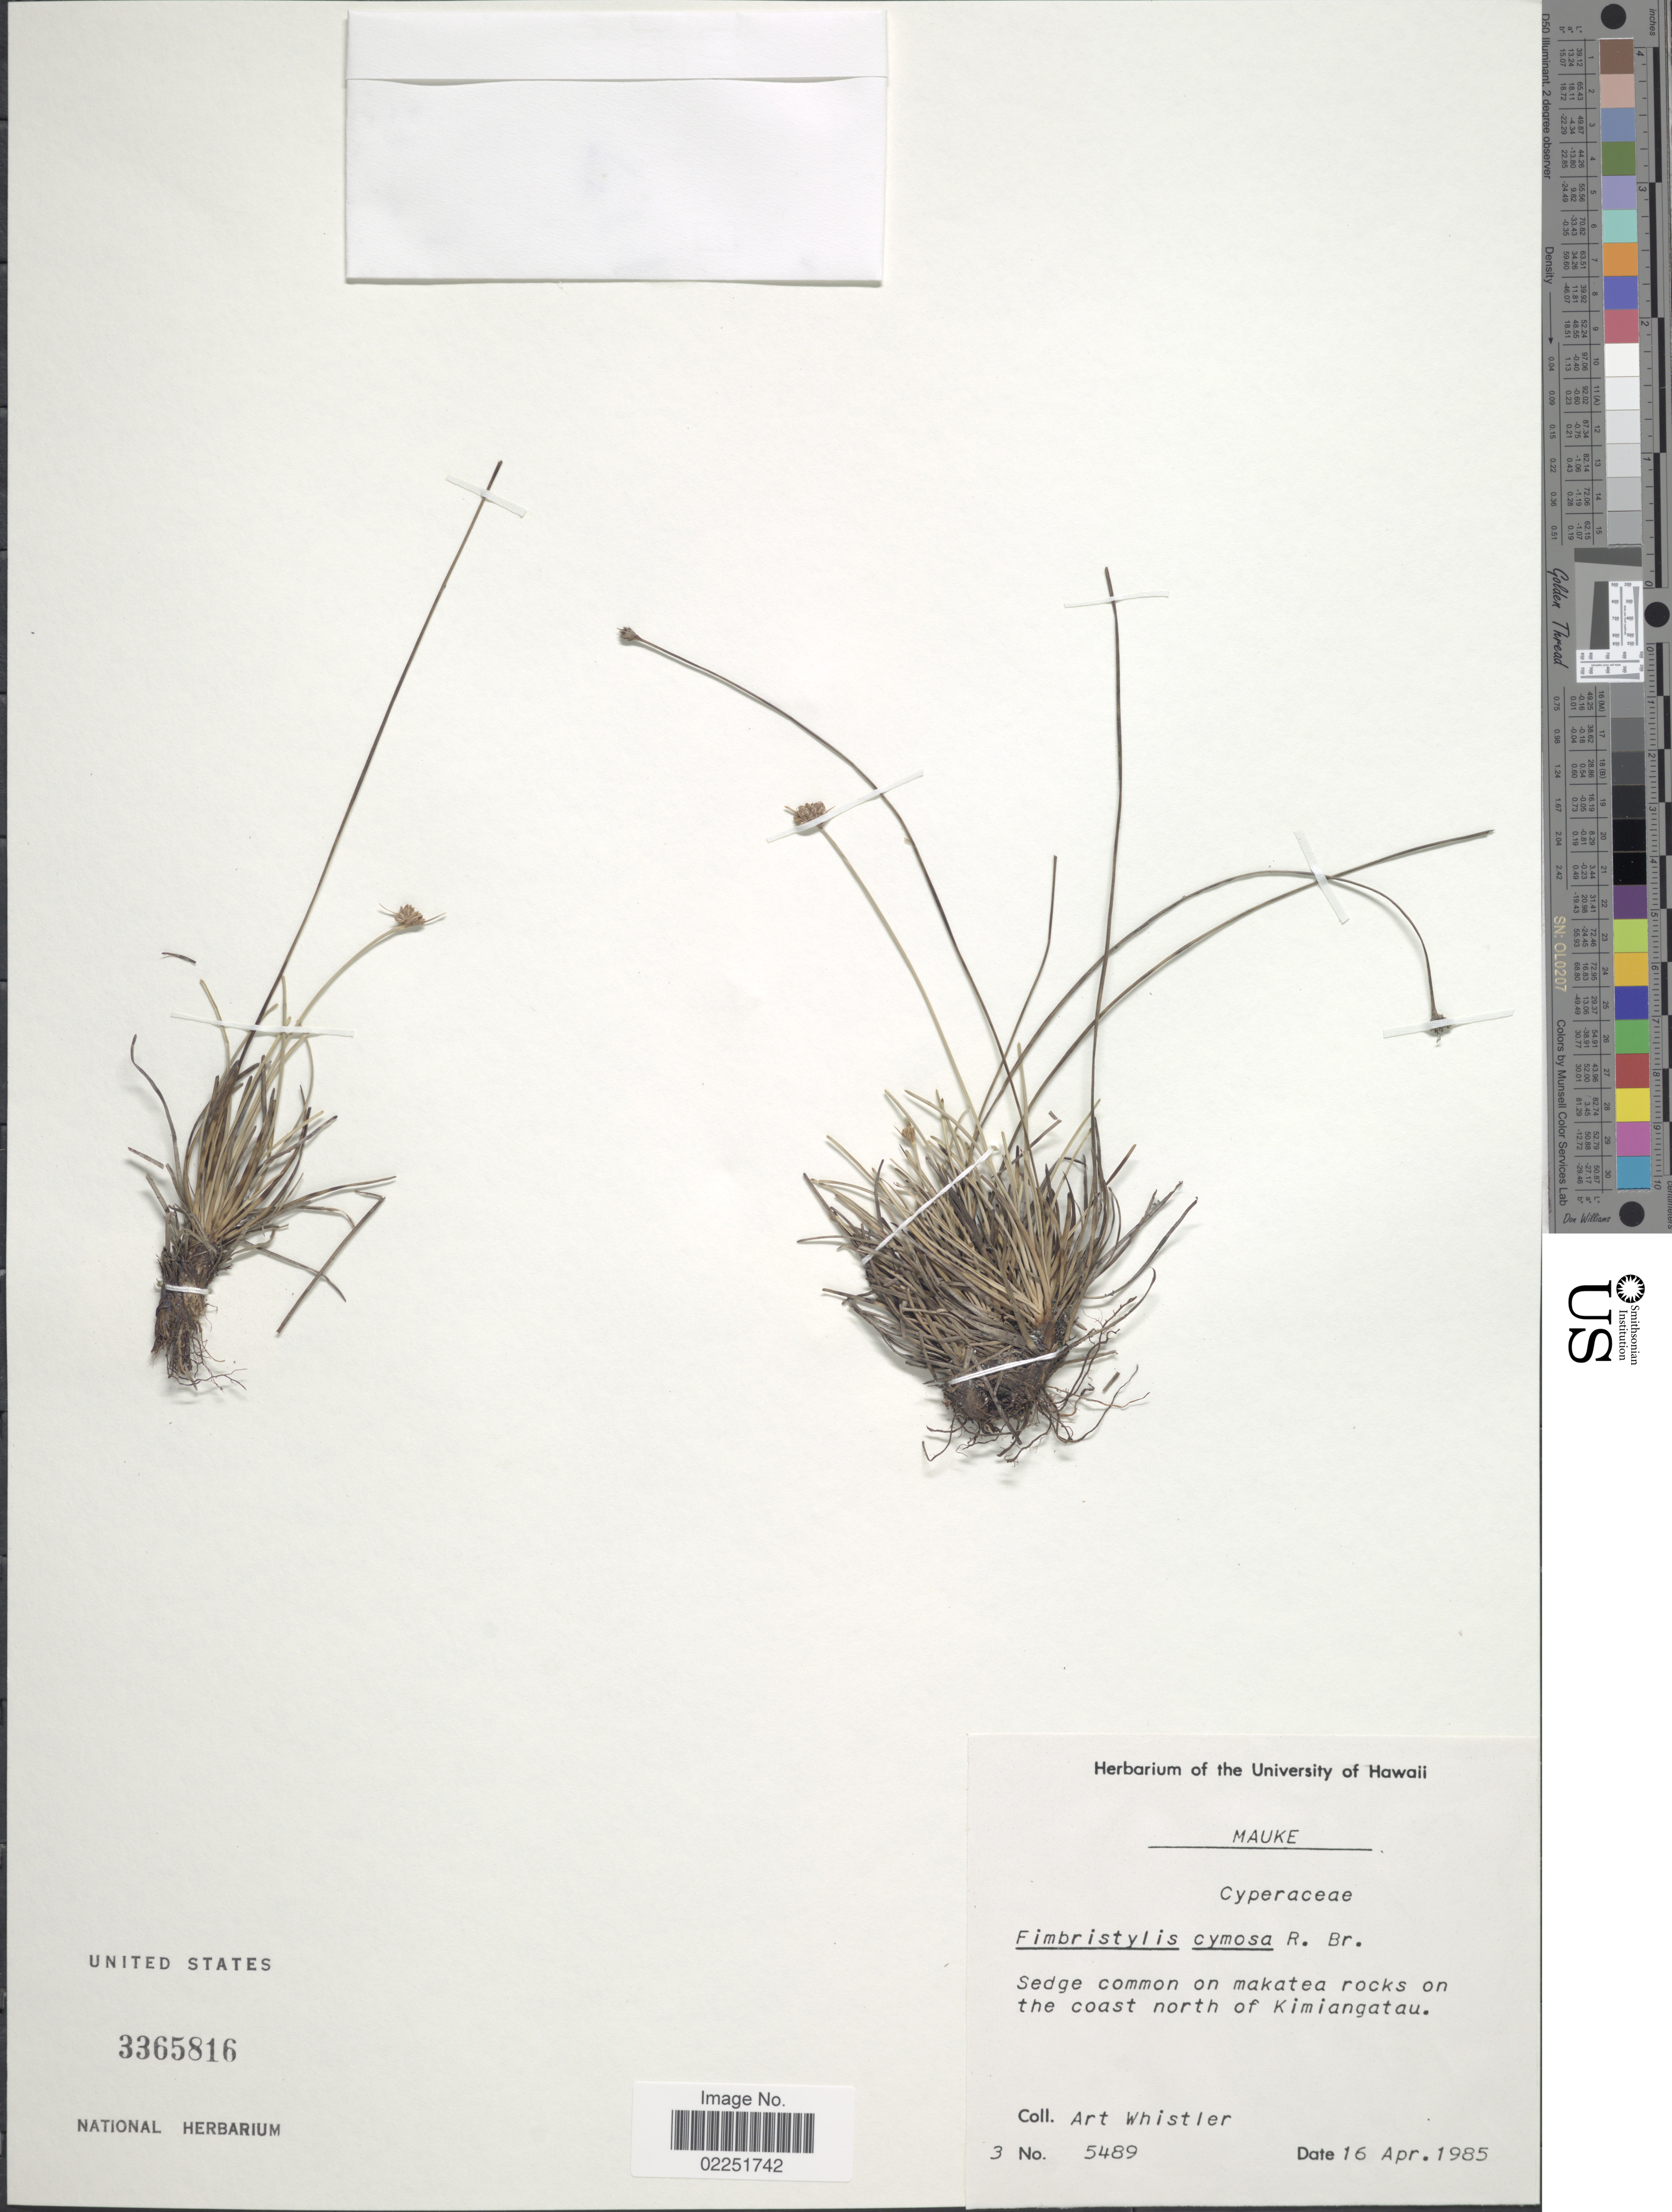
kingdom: Plantae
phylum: Tracheophyta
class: Liliopsida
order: Poales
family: Cyperaceae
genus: Fimbristylis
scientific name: Fimbristylis cymosa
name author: R. Br.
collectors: A. Whistler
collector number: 5489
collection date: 1985-04-16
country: Cook Islands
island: Mauke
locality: On makatea rocks on the coast north of Kimiangatau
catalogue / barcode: US 3365816